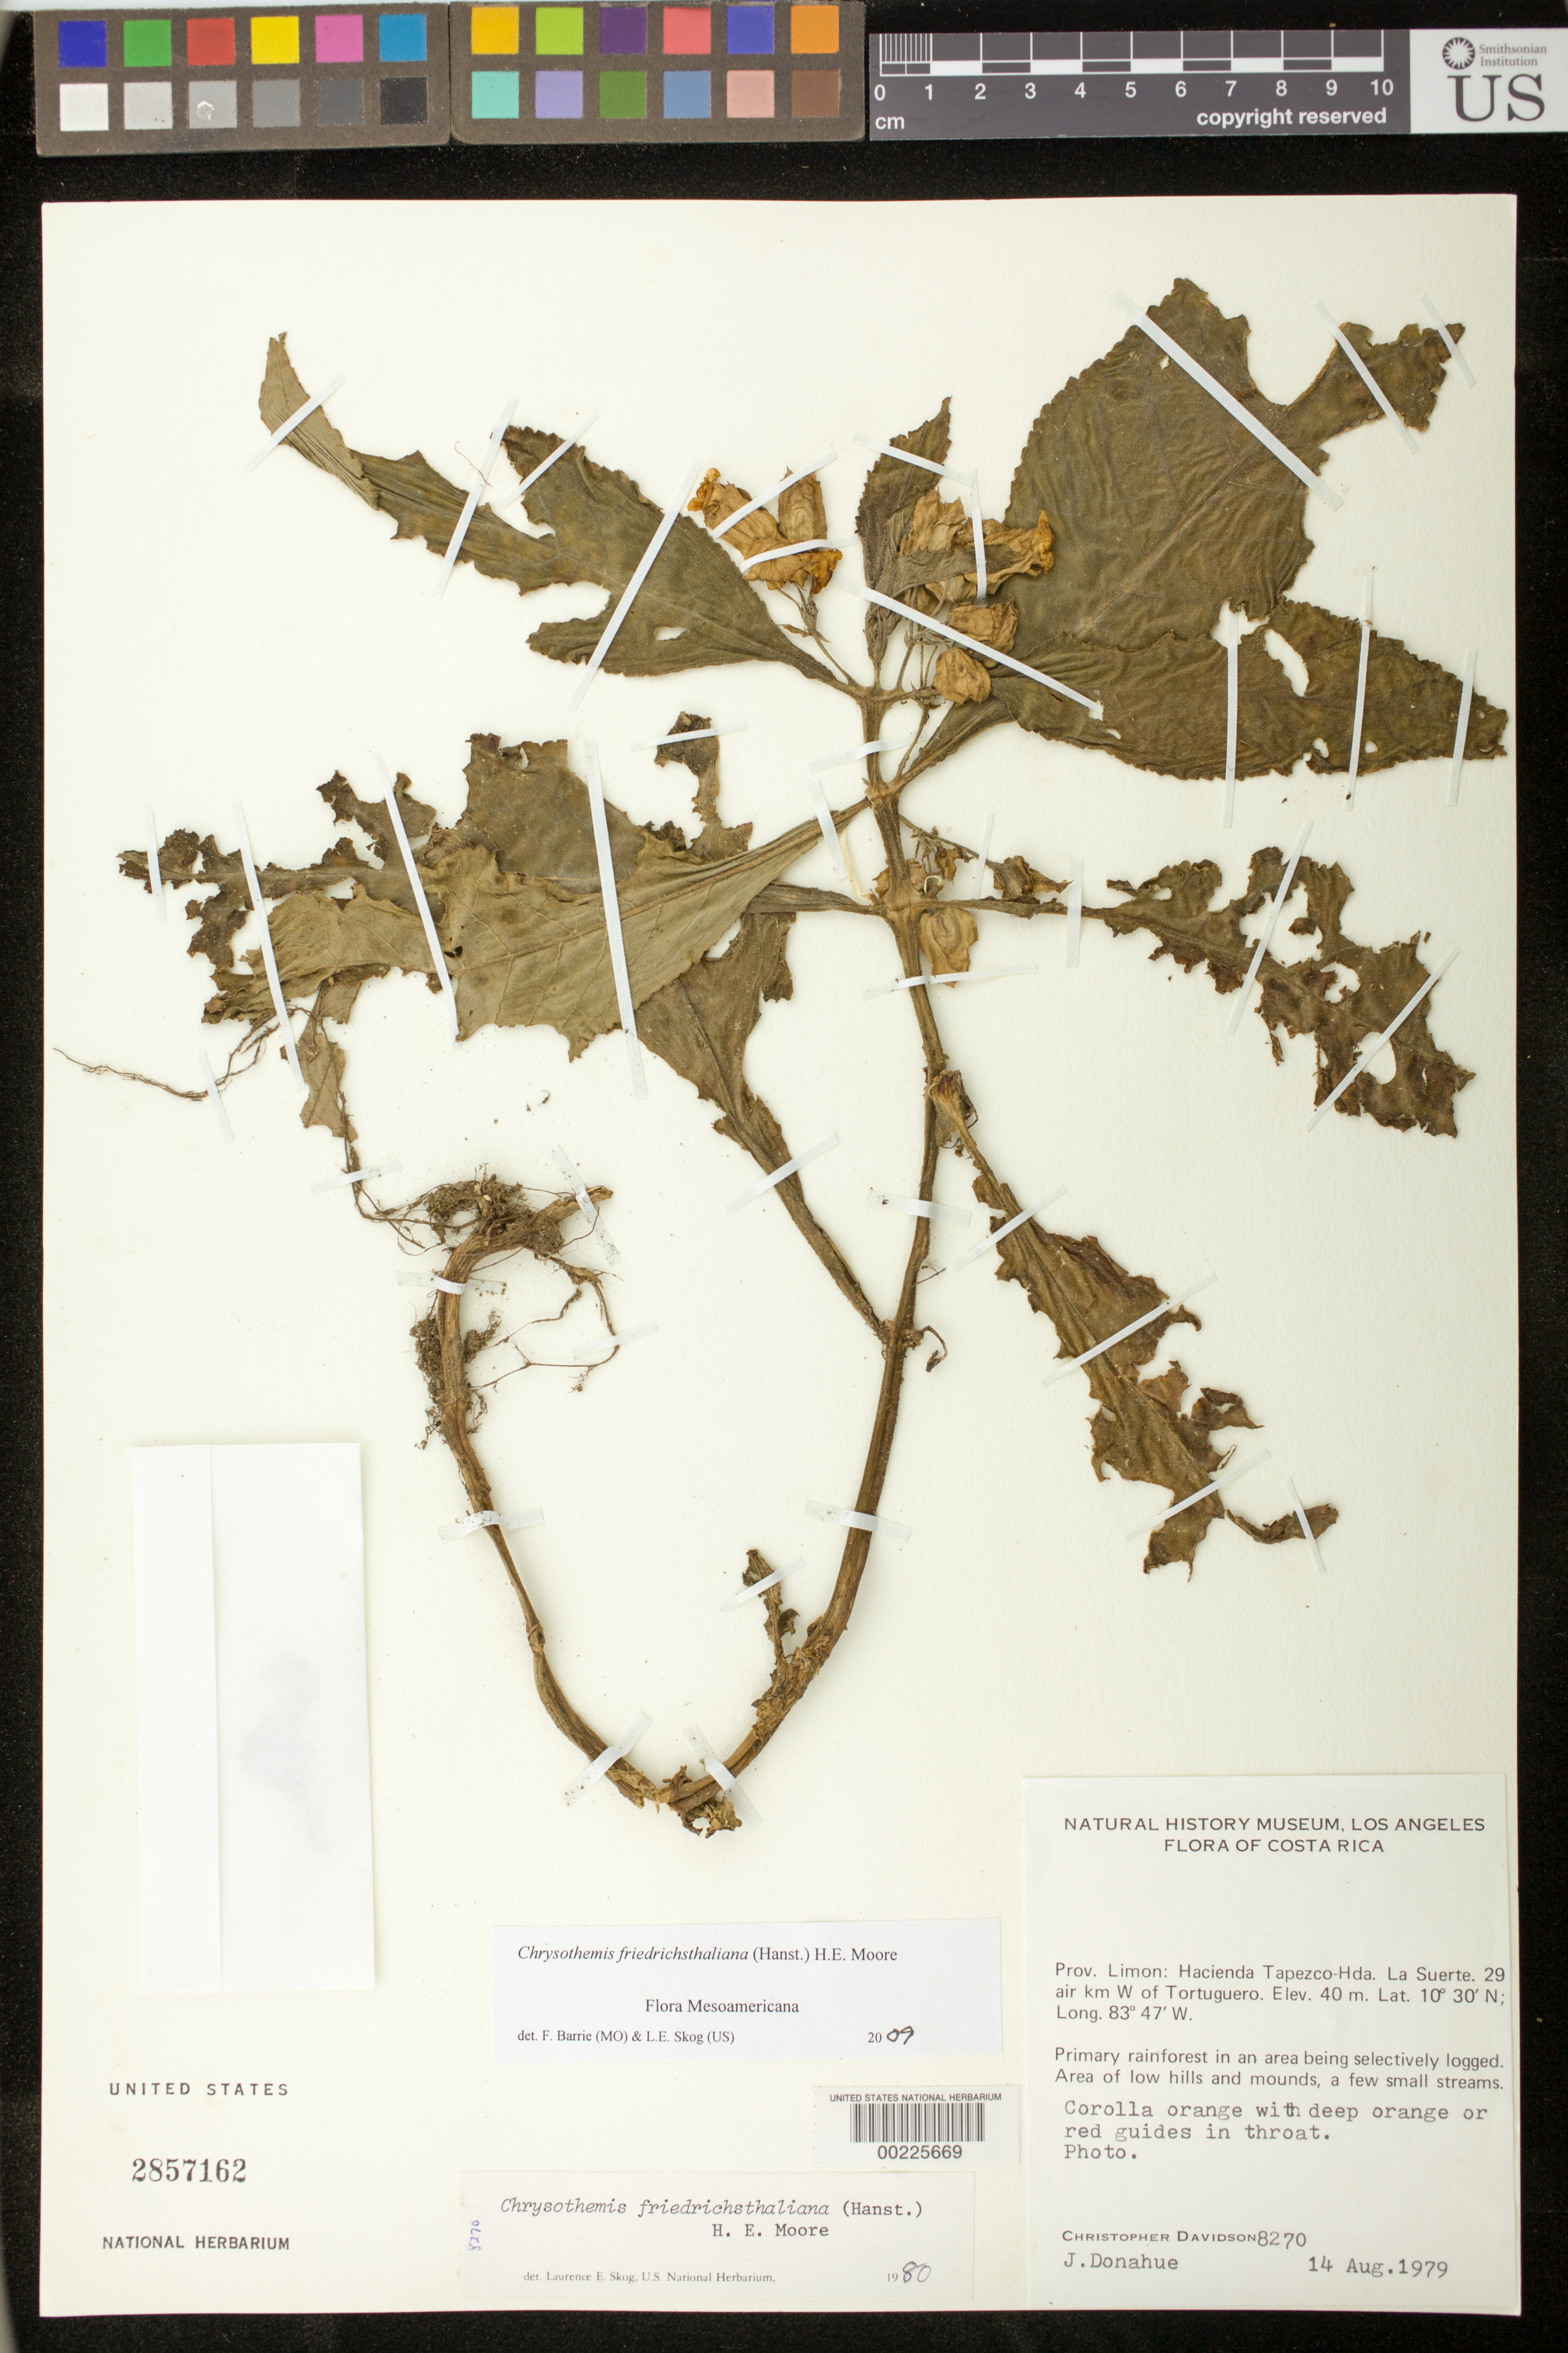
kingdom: Plantae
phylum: Tracheophyta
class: Magnoliopsida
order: Lamiales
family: Gesneriaceae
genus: Chrysothemis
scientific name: Chrysothemis friedrichsthaliana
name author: (Hanst.) H.E. Moore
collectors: C. Davidson & J. Donahue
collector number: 8270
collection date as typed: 14 Aug 1979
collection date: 1979-08-14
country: Costa Rica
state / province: Limón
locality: Hacienda Tapezco-Hda La Suerte, 29 air km W of Tortuguero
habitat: Primary rainforest in area being selectively logged, ...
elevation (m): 40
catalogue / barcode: US 2857162